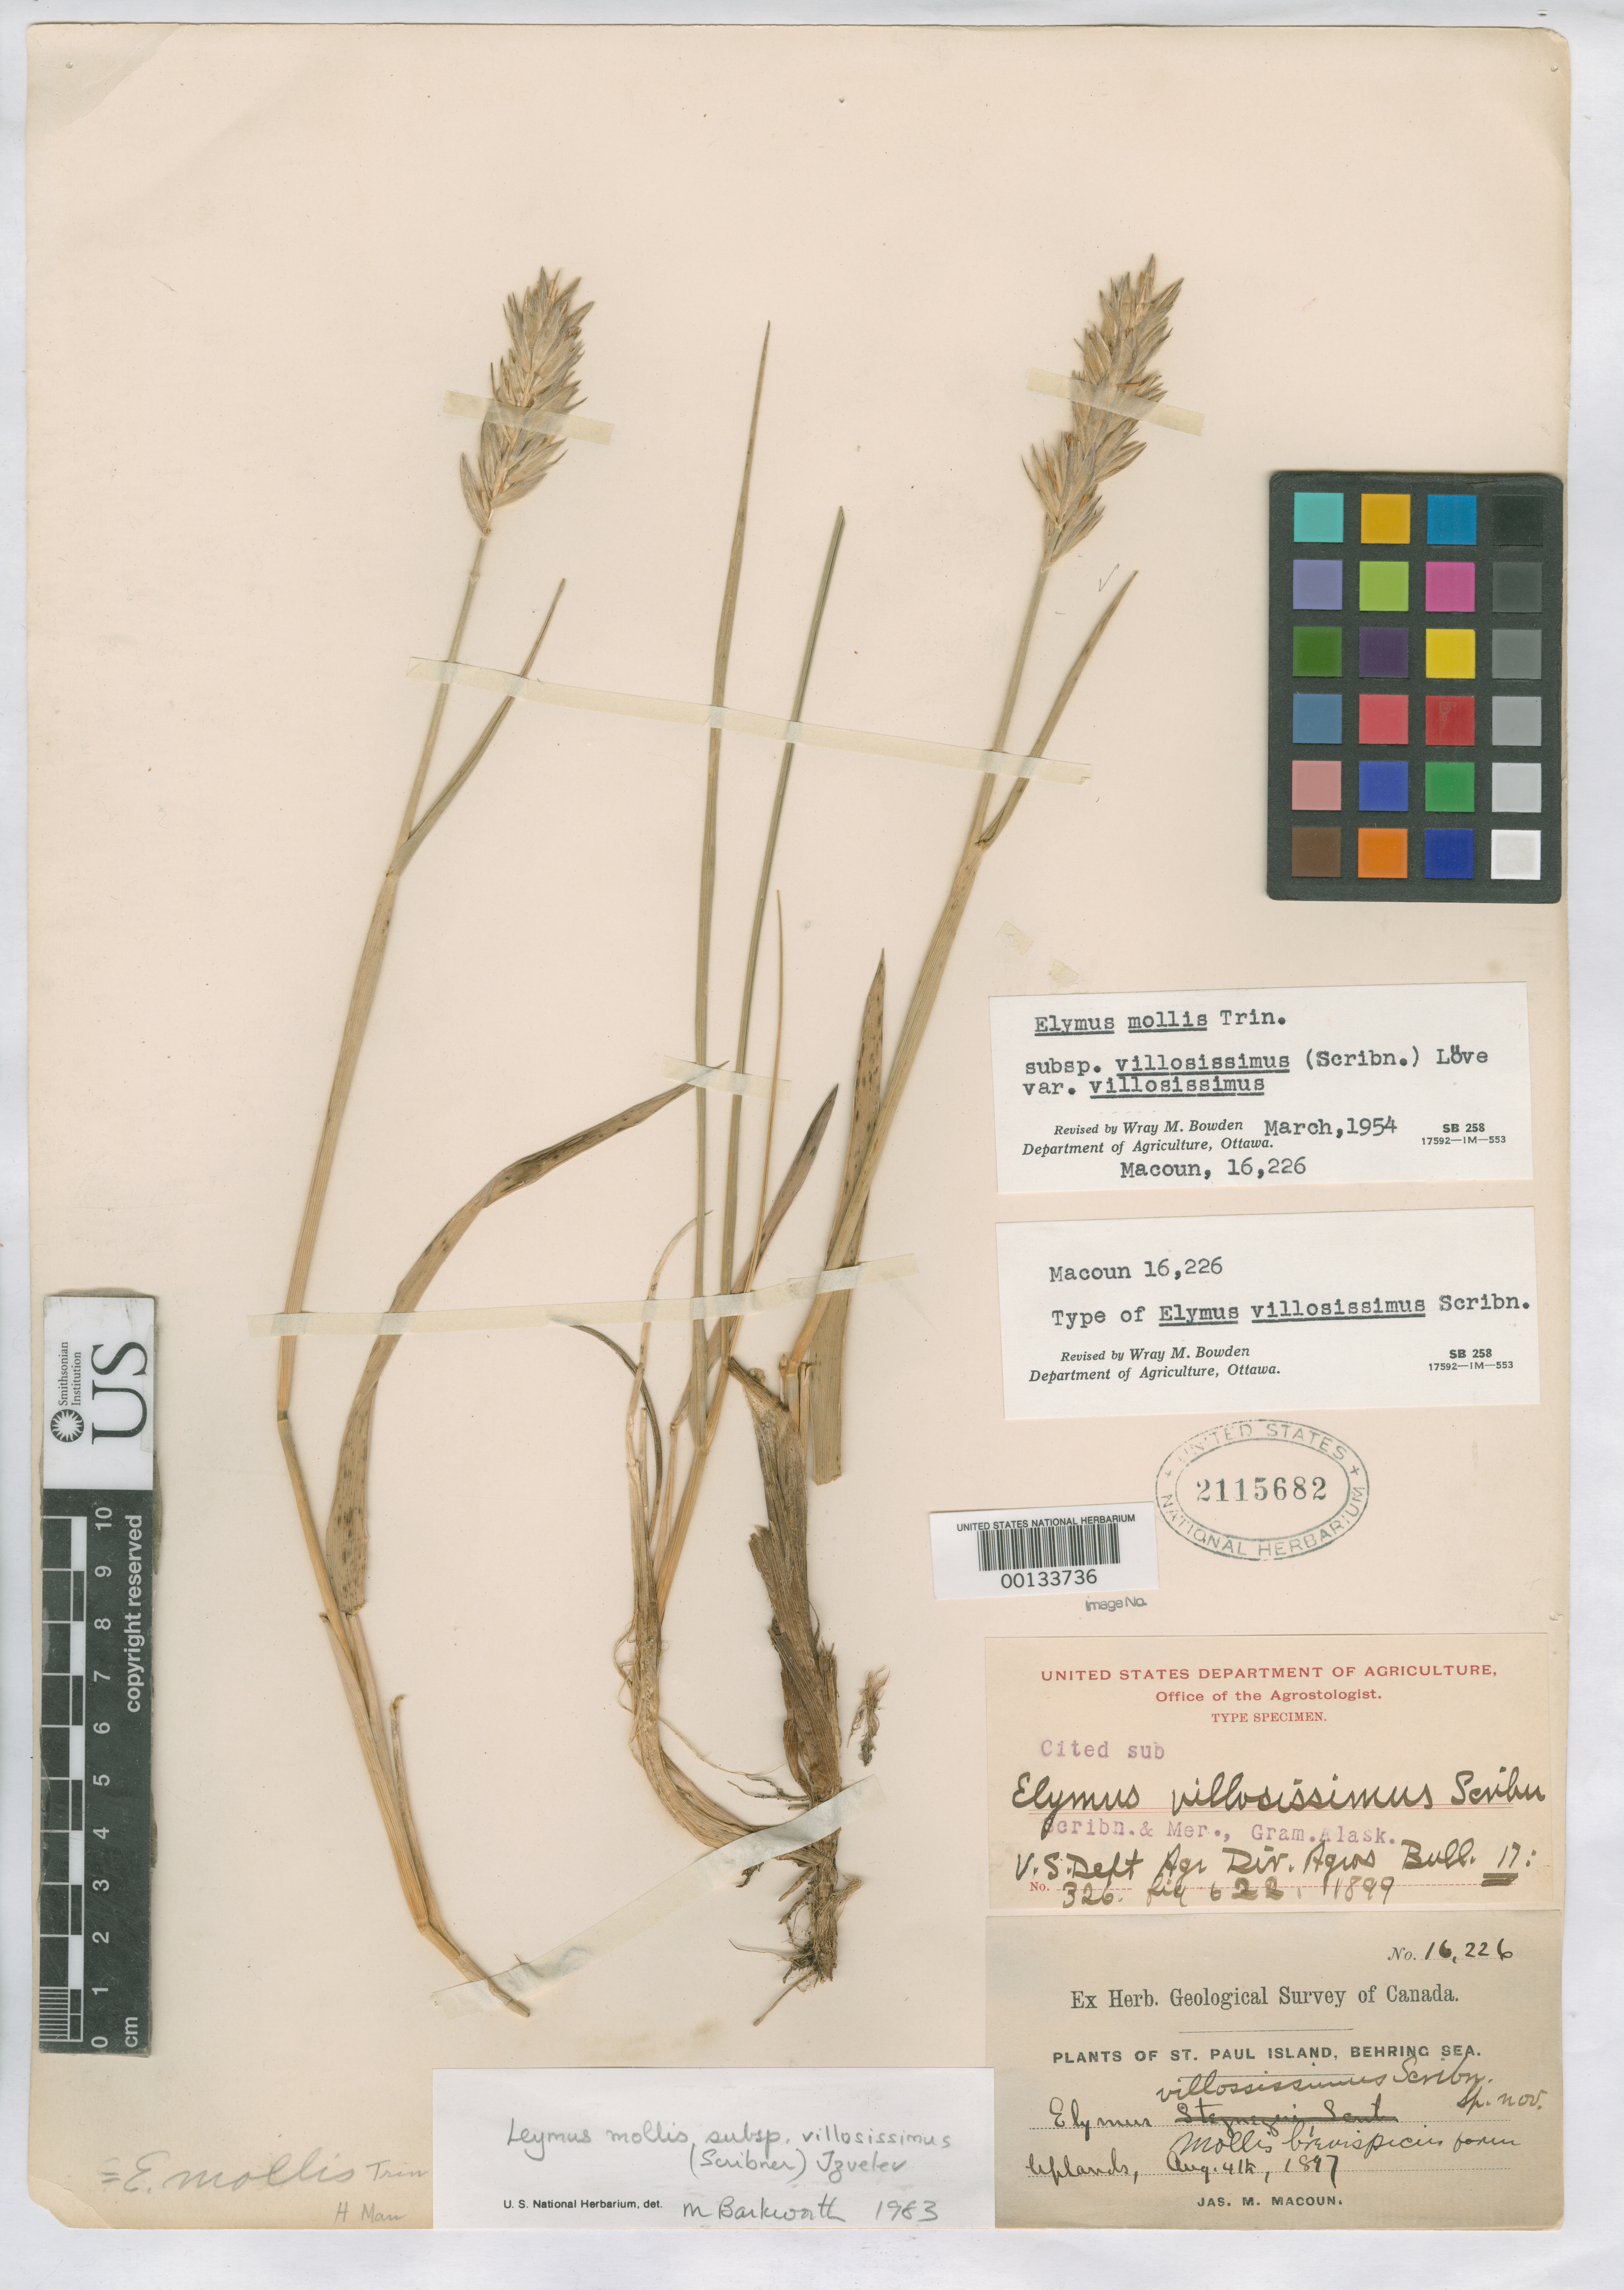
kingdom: Plantae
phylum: Tracheophyta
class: Liliopsida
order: Poales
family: Poaceae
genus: Elymus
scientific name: Elymus villosissimus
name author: Scribn.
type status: Type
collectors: J. M. Macoun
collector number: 16226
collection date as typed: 04 Aug 1897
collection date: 1897-08-04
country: United States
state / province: Alaska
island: St. Paul Island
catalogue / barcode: US 2115682